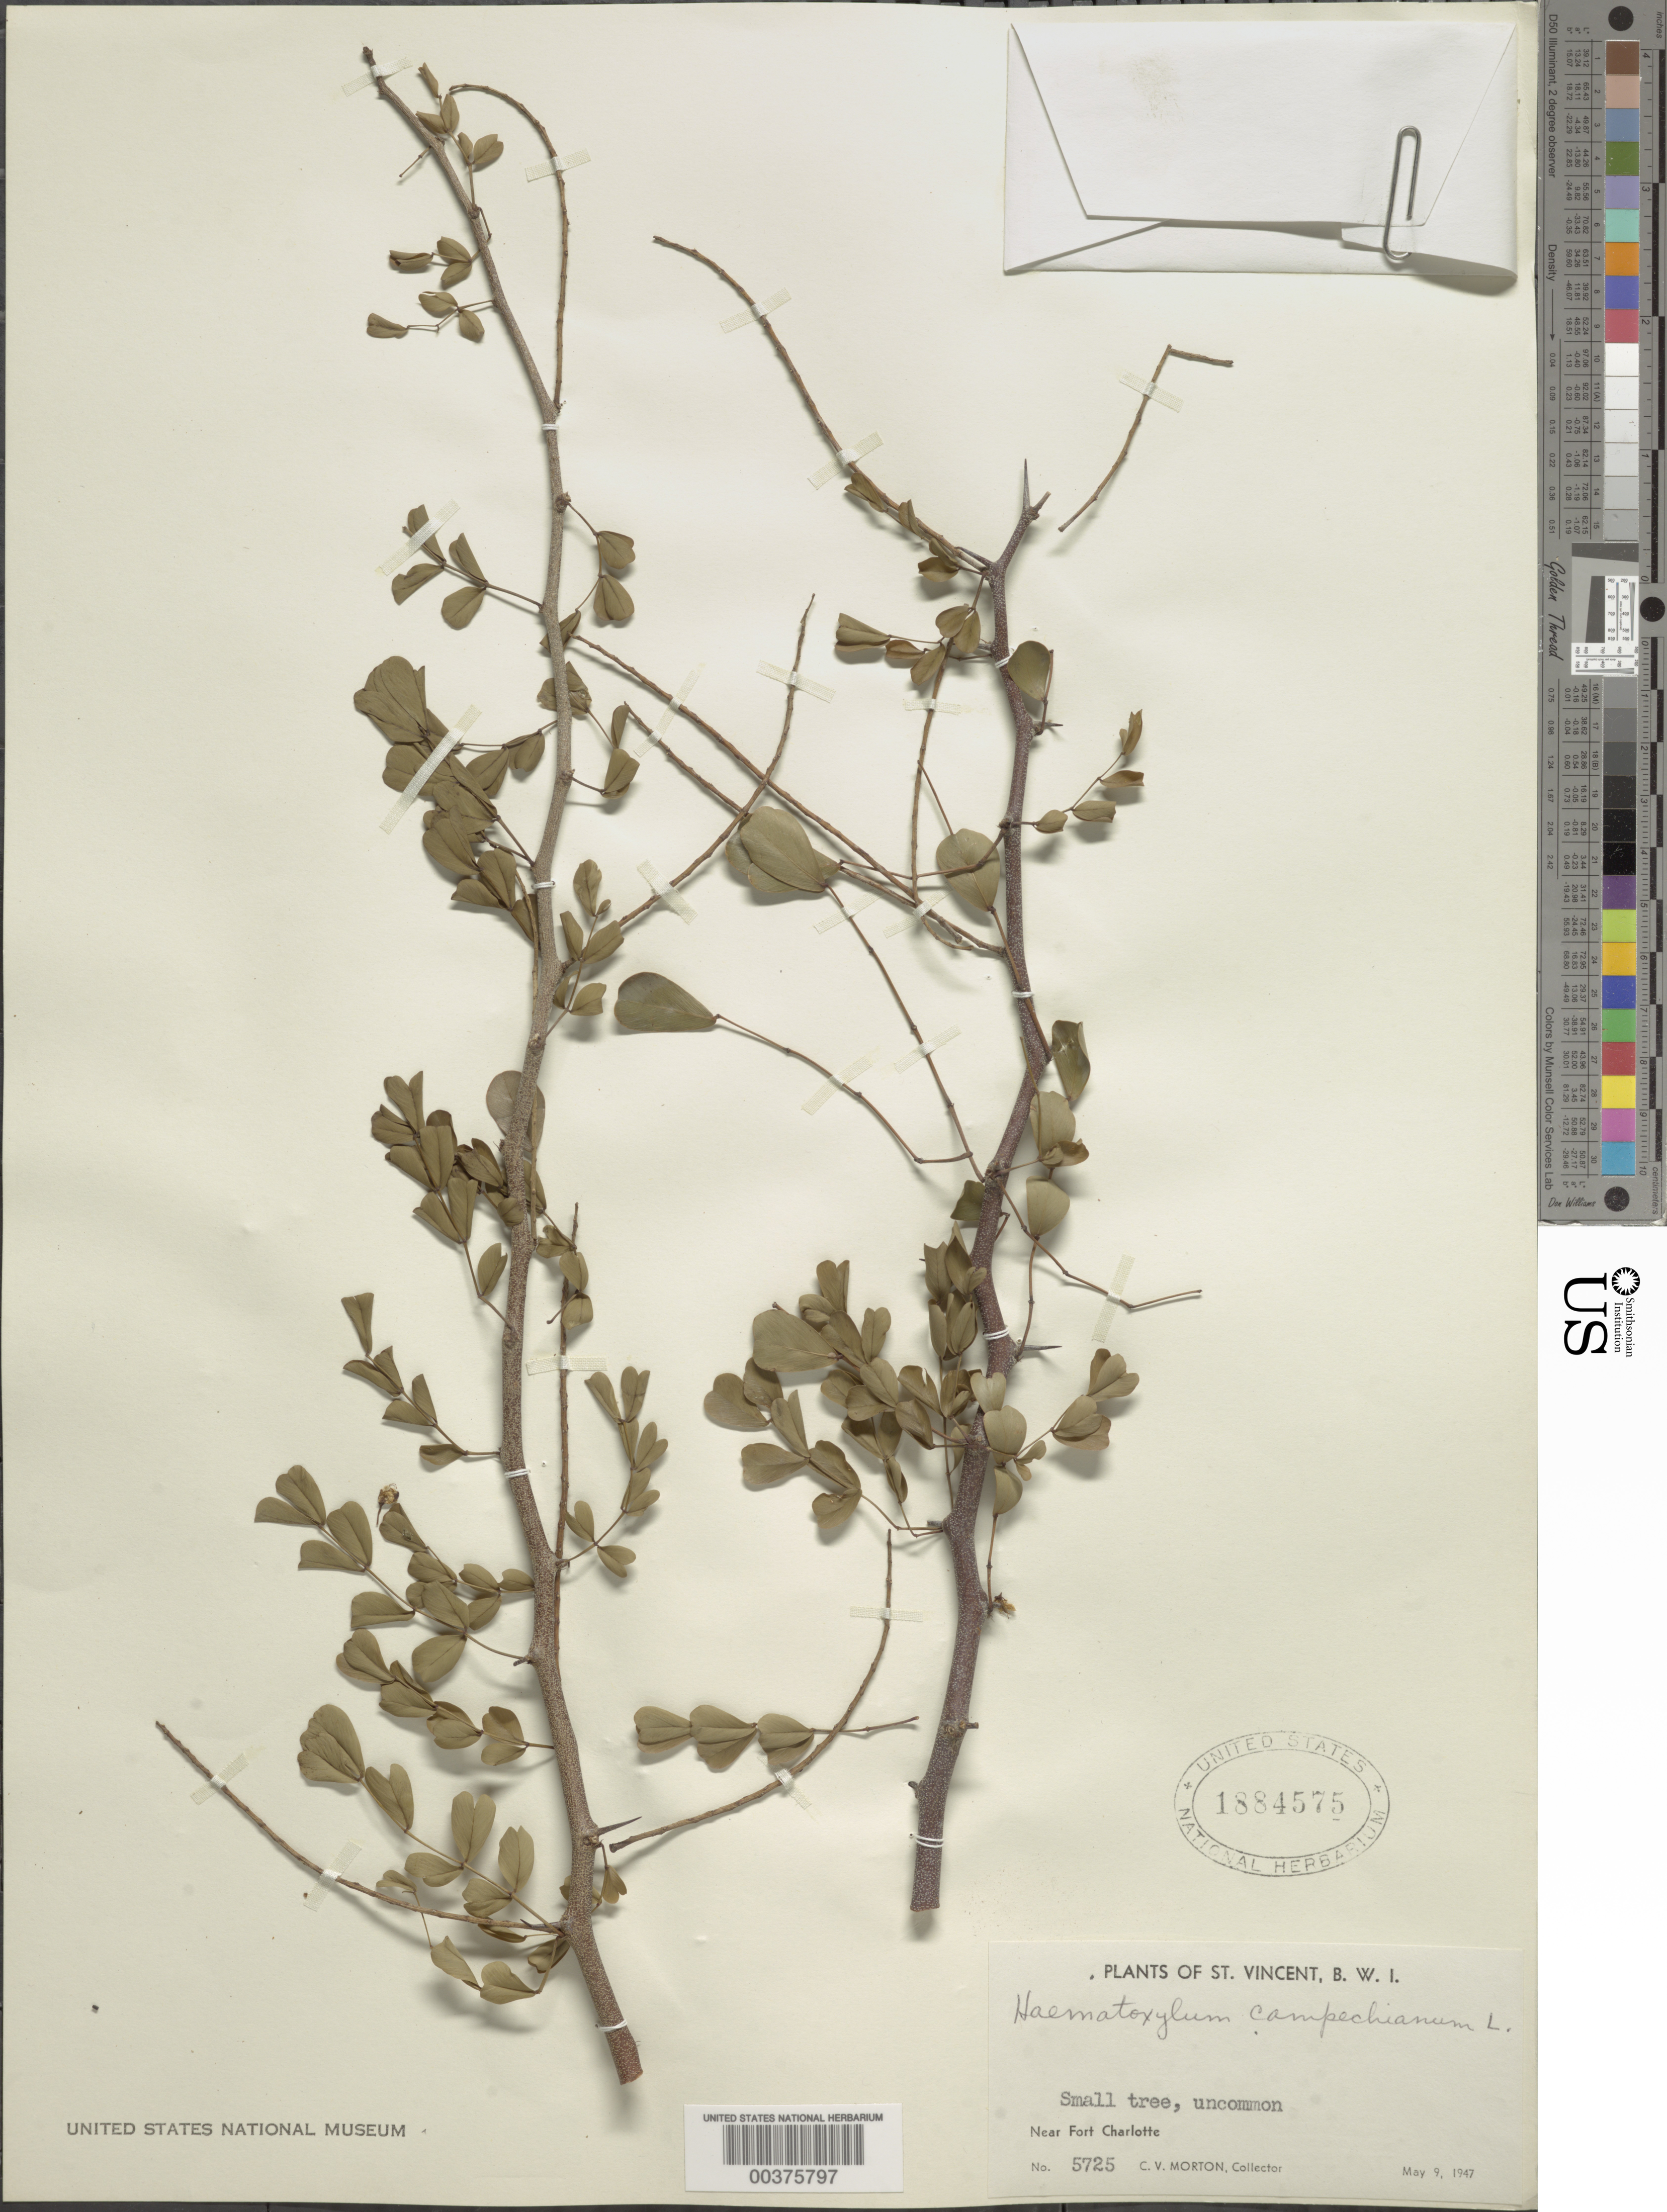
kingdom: Plantae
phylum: Tracheophyta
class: Magnoliopsida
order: Fabales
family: Fabaceae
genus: Haematoxylum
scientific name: Haematoxylum campechianum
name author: L.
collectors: C. V. Morton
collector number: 5725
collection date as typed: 09 May 1947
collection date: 1947-05-09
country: St. Vincent - Grenadines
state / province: Saint Andrew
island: St. Vincent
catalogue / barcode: US 1884575